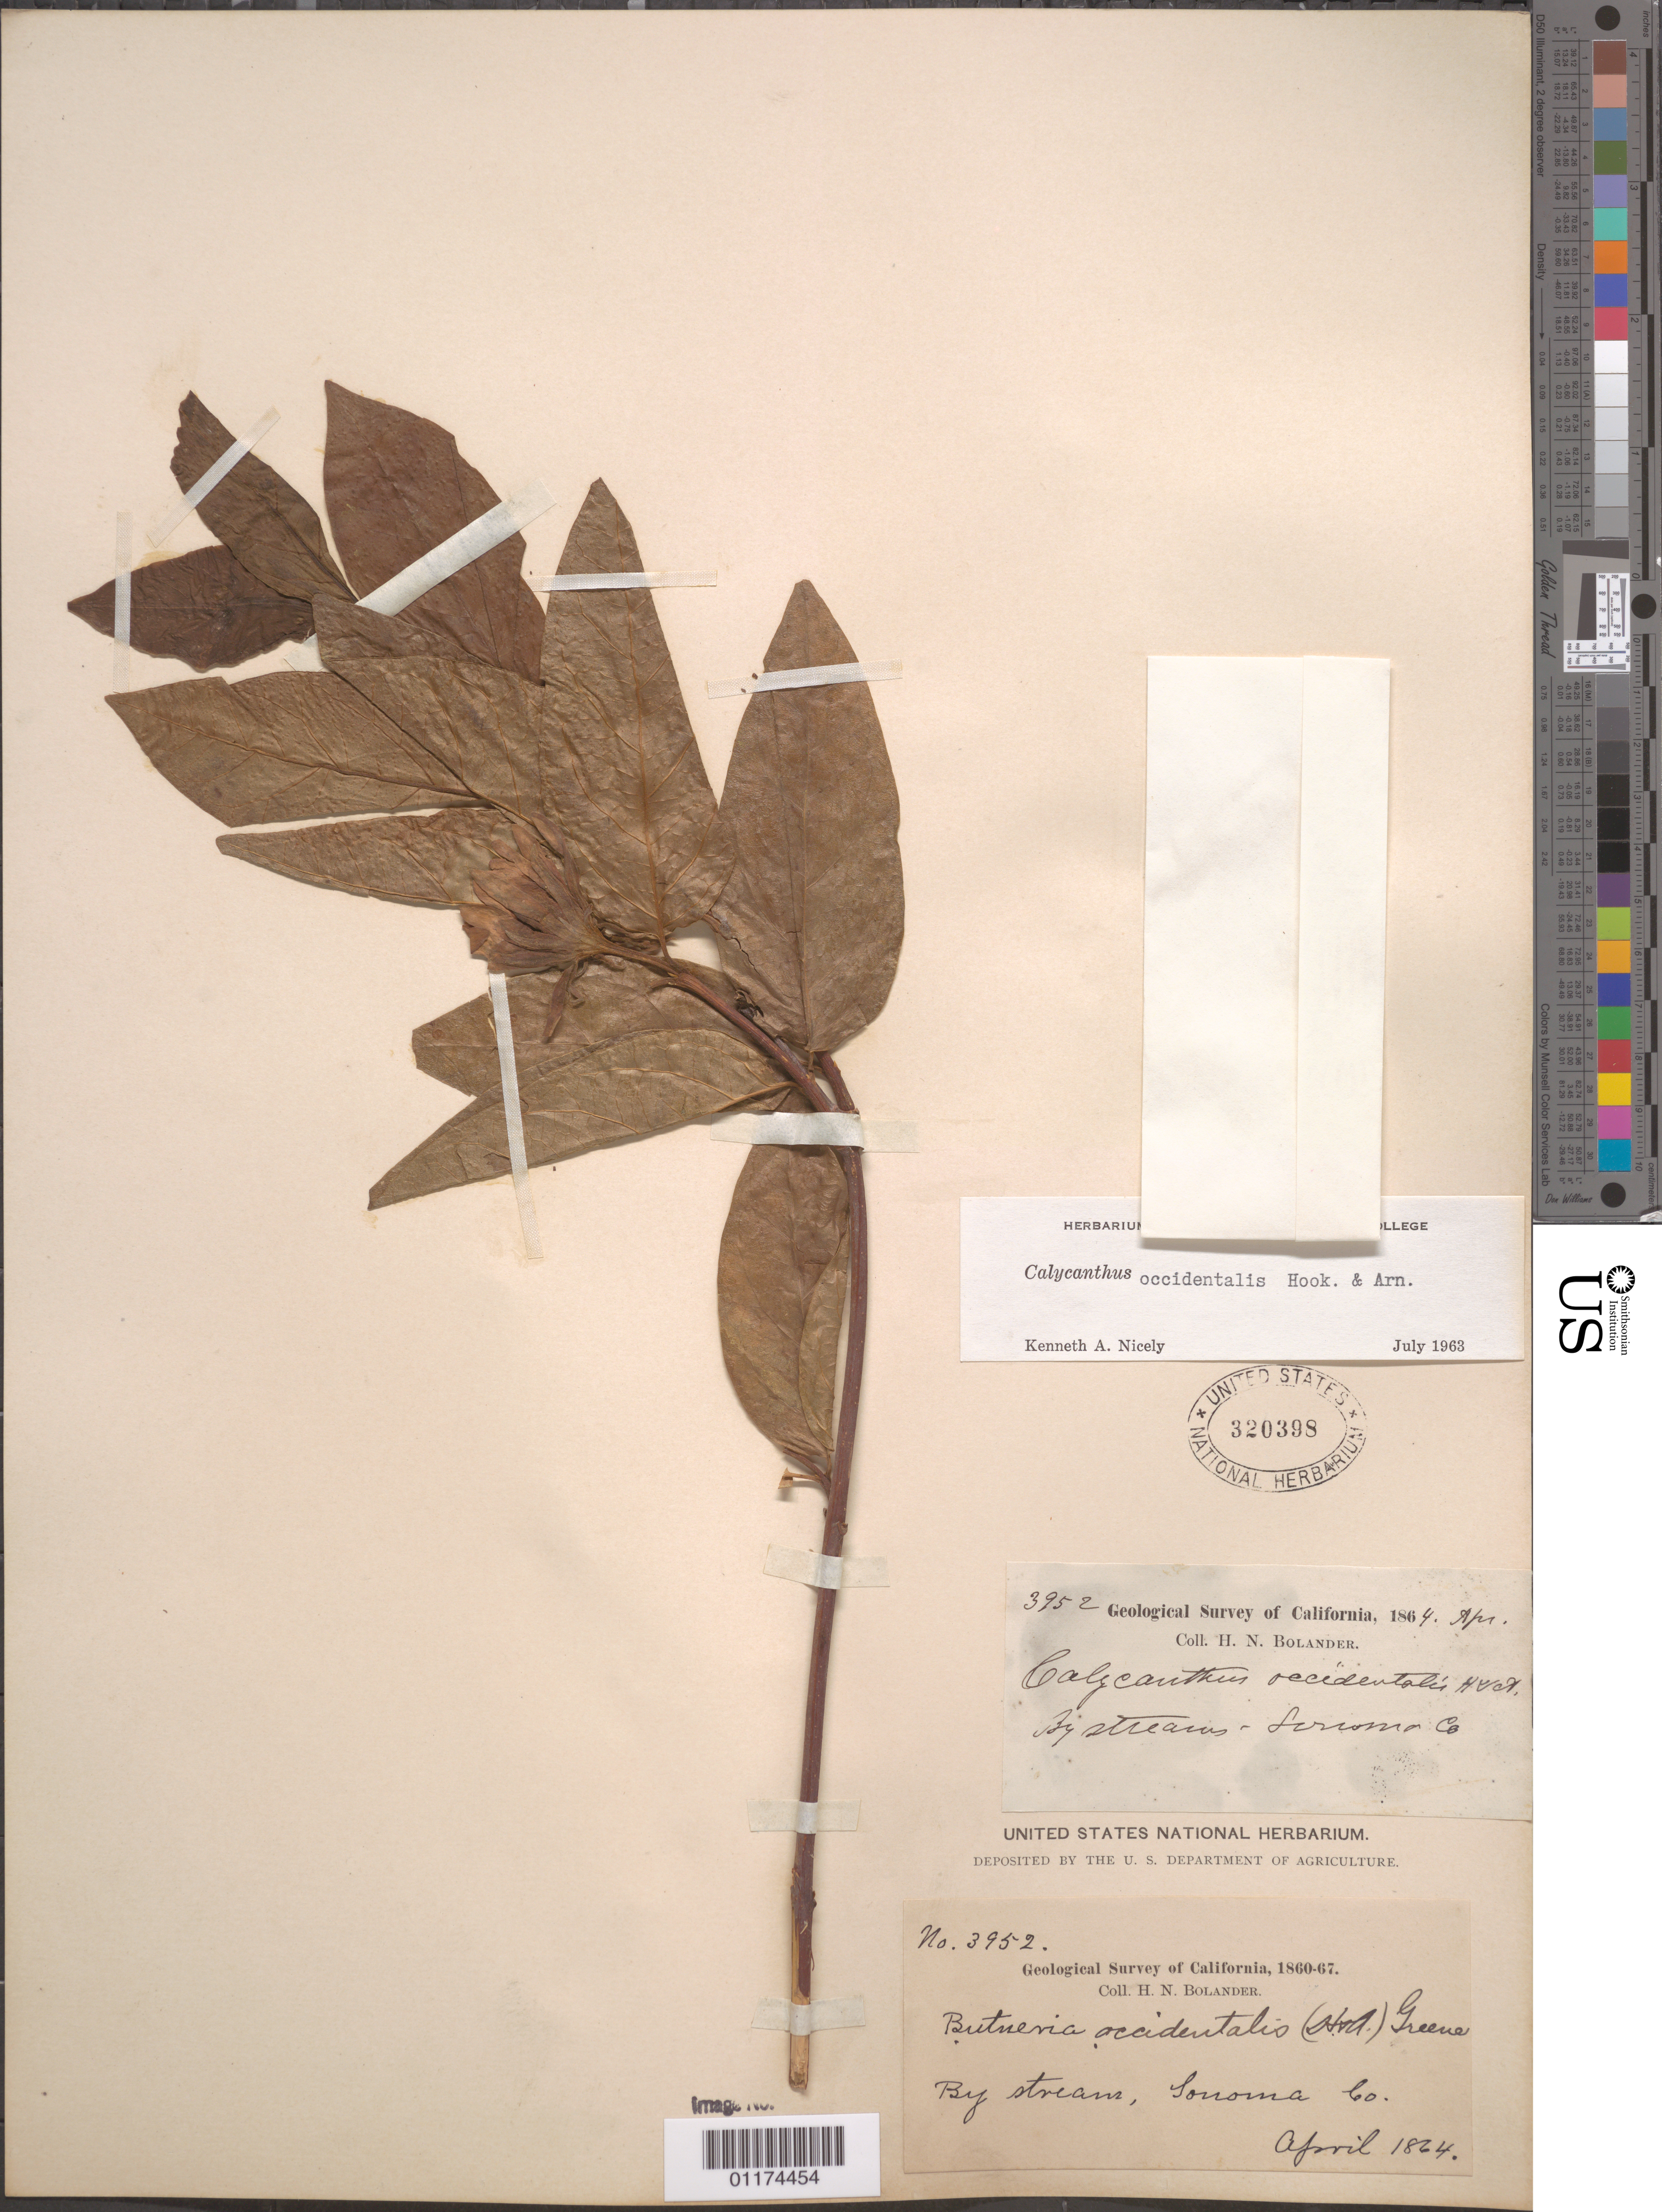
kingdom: Plantae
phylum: Tracheophyta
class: Magnoliopsida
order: Laurales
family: Calycanthaceae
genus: Calycanthus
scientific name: Calycanthus occidentalis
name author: Hook. & Arn.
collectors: H. Bolander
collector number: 3952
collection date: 1864-04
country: United States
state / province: California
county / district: Sonoma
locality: By stream.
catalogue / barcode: US 320398